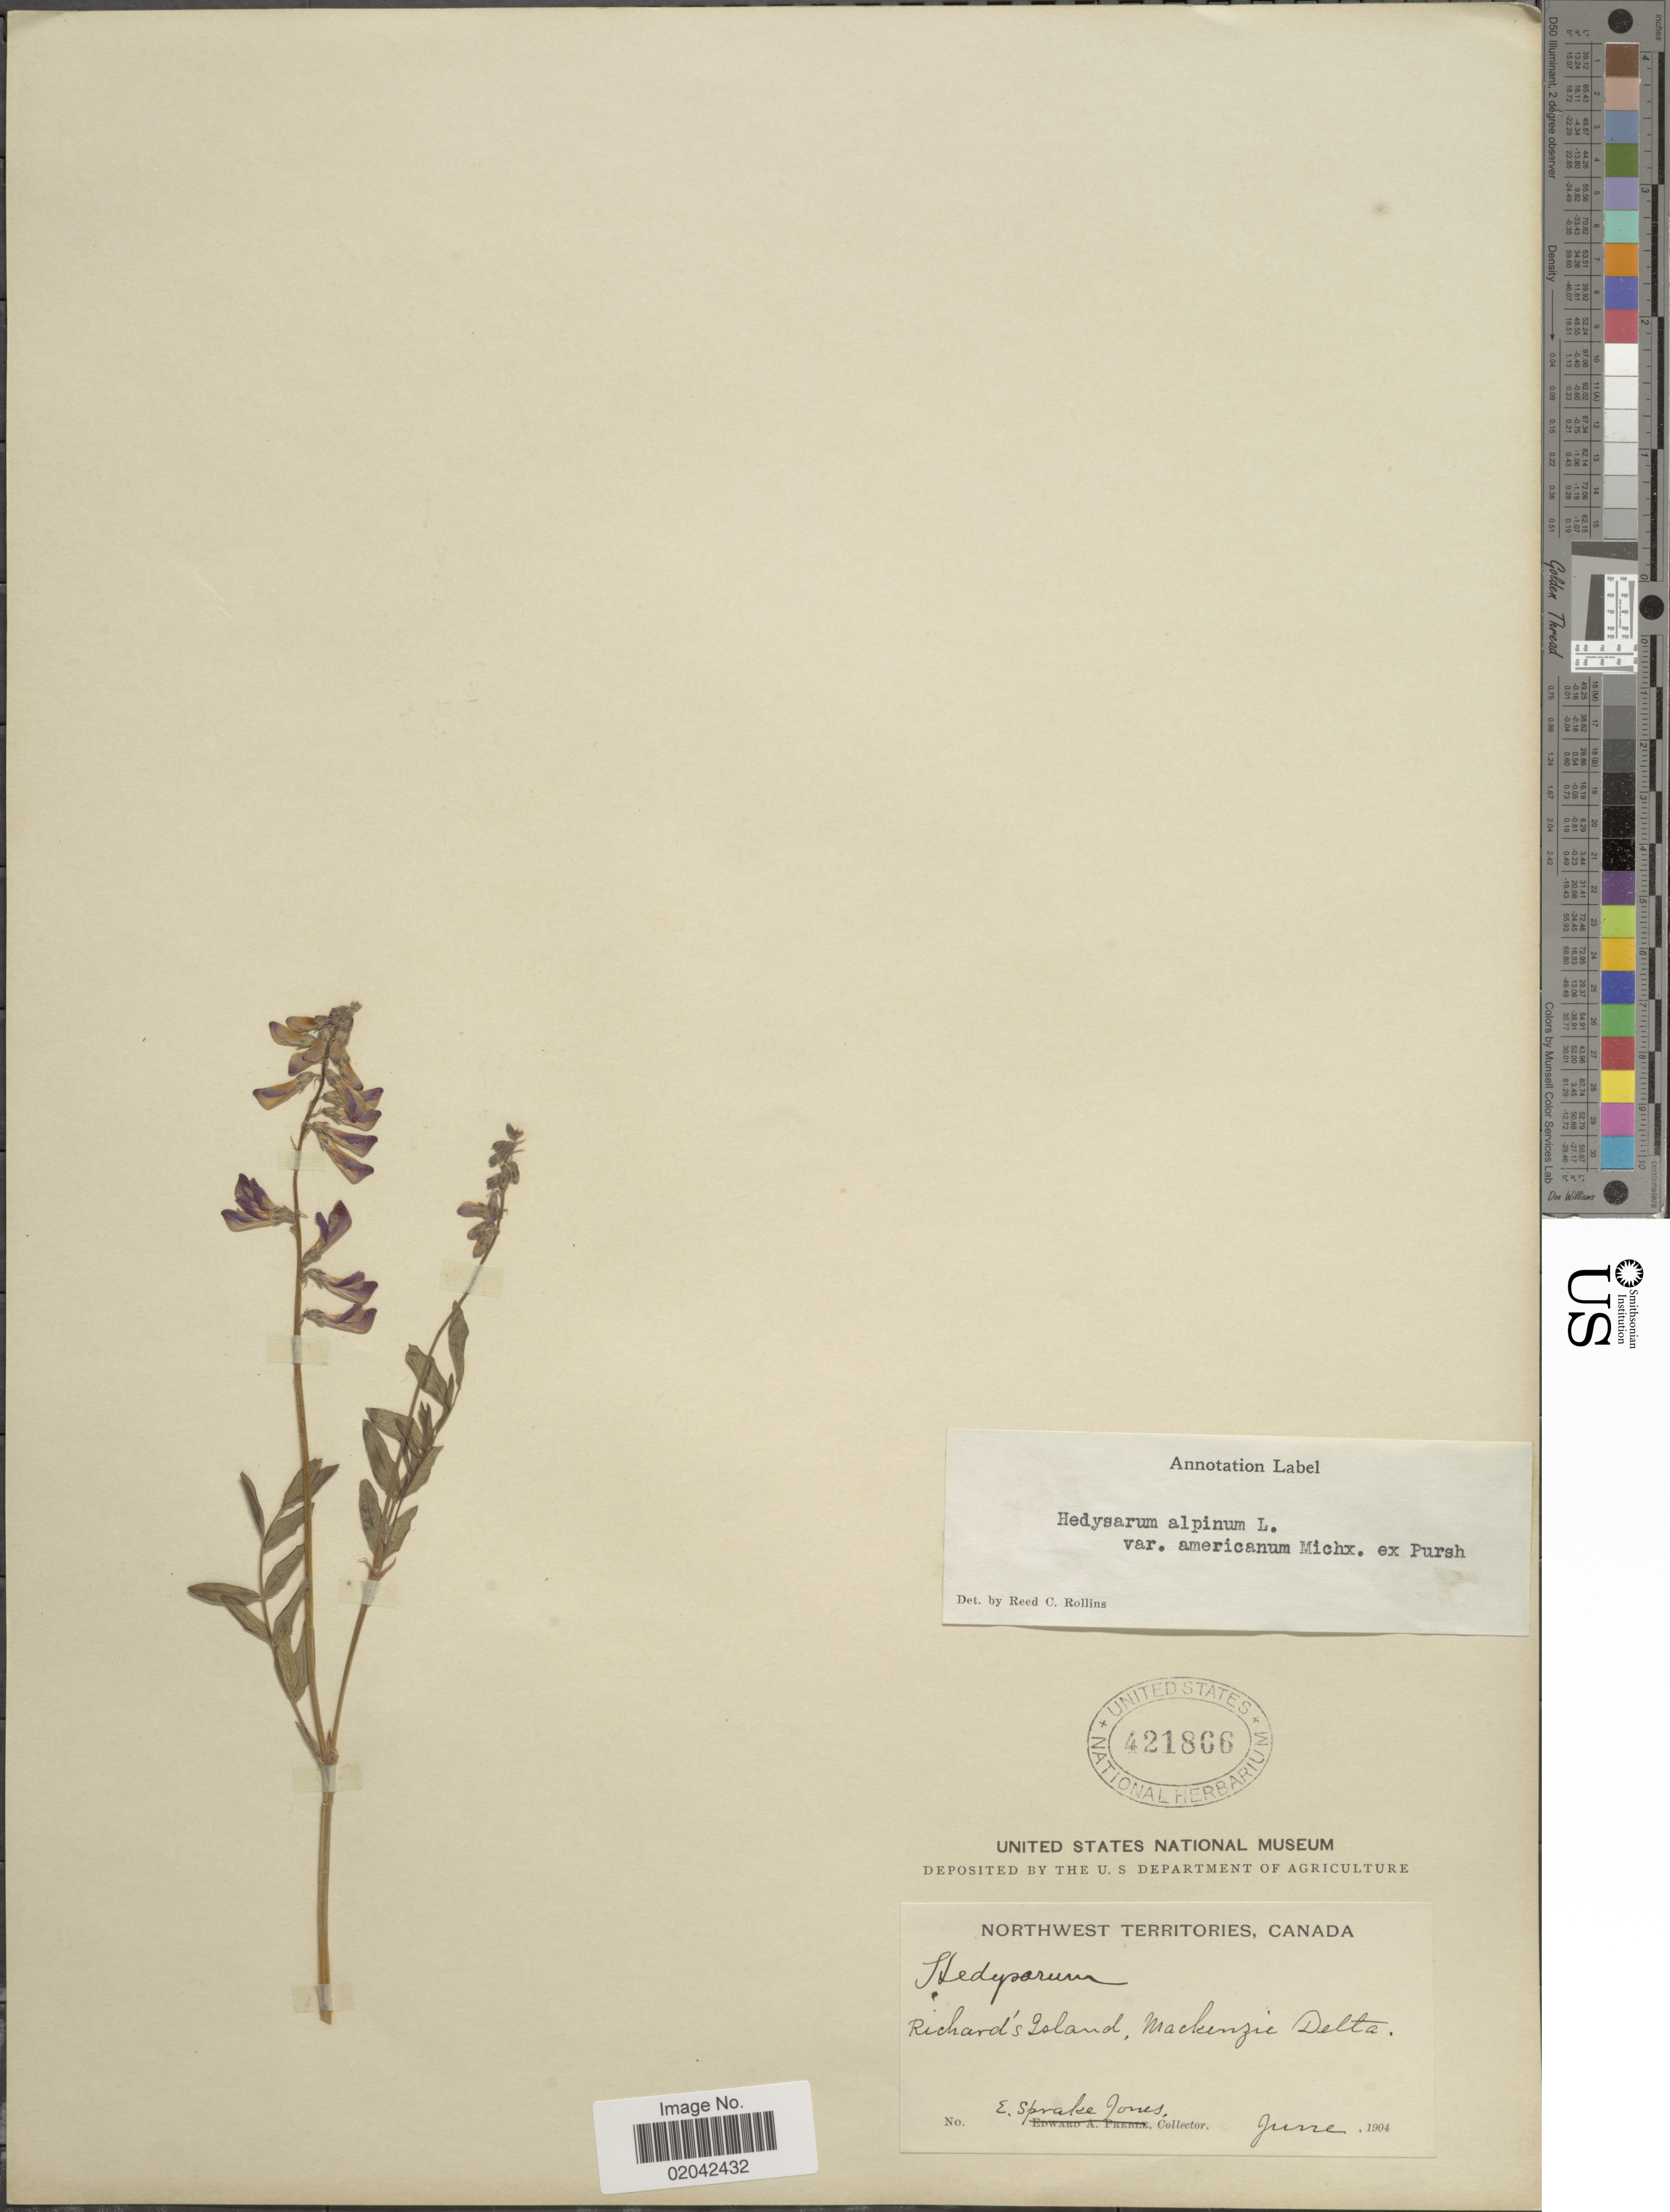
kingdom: Plantae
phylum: Tracheophyta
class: Magnoliopsida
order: Fabales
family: Fabaceae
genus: Hedysarum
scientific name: Hedysarum alpinum var. americanum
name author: Michx. ex Pursh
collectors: E. Jones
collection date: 1904-06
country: Canada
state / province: Northwest Territories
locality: Richard's Island, Mackenzie Delta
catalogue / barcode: US 421866